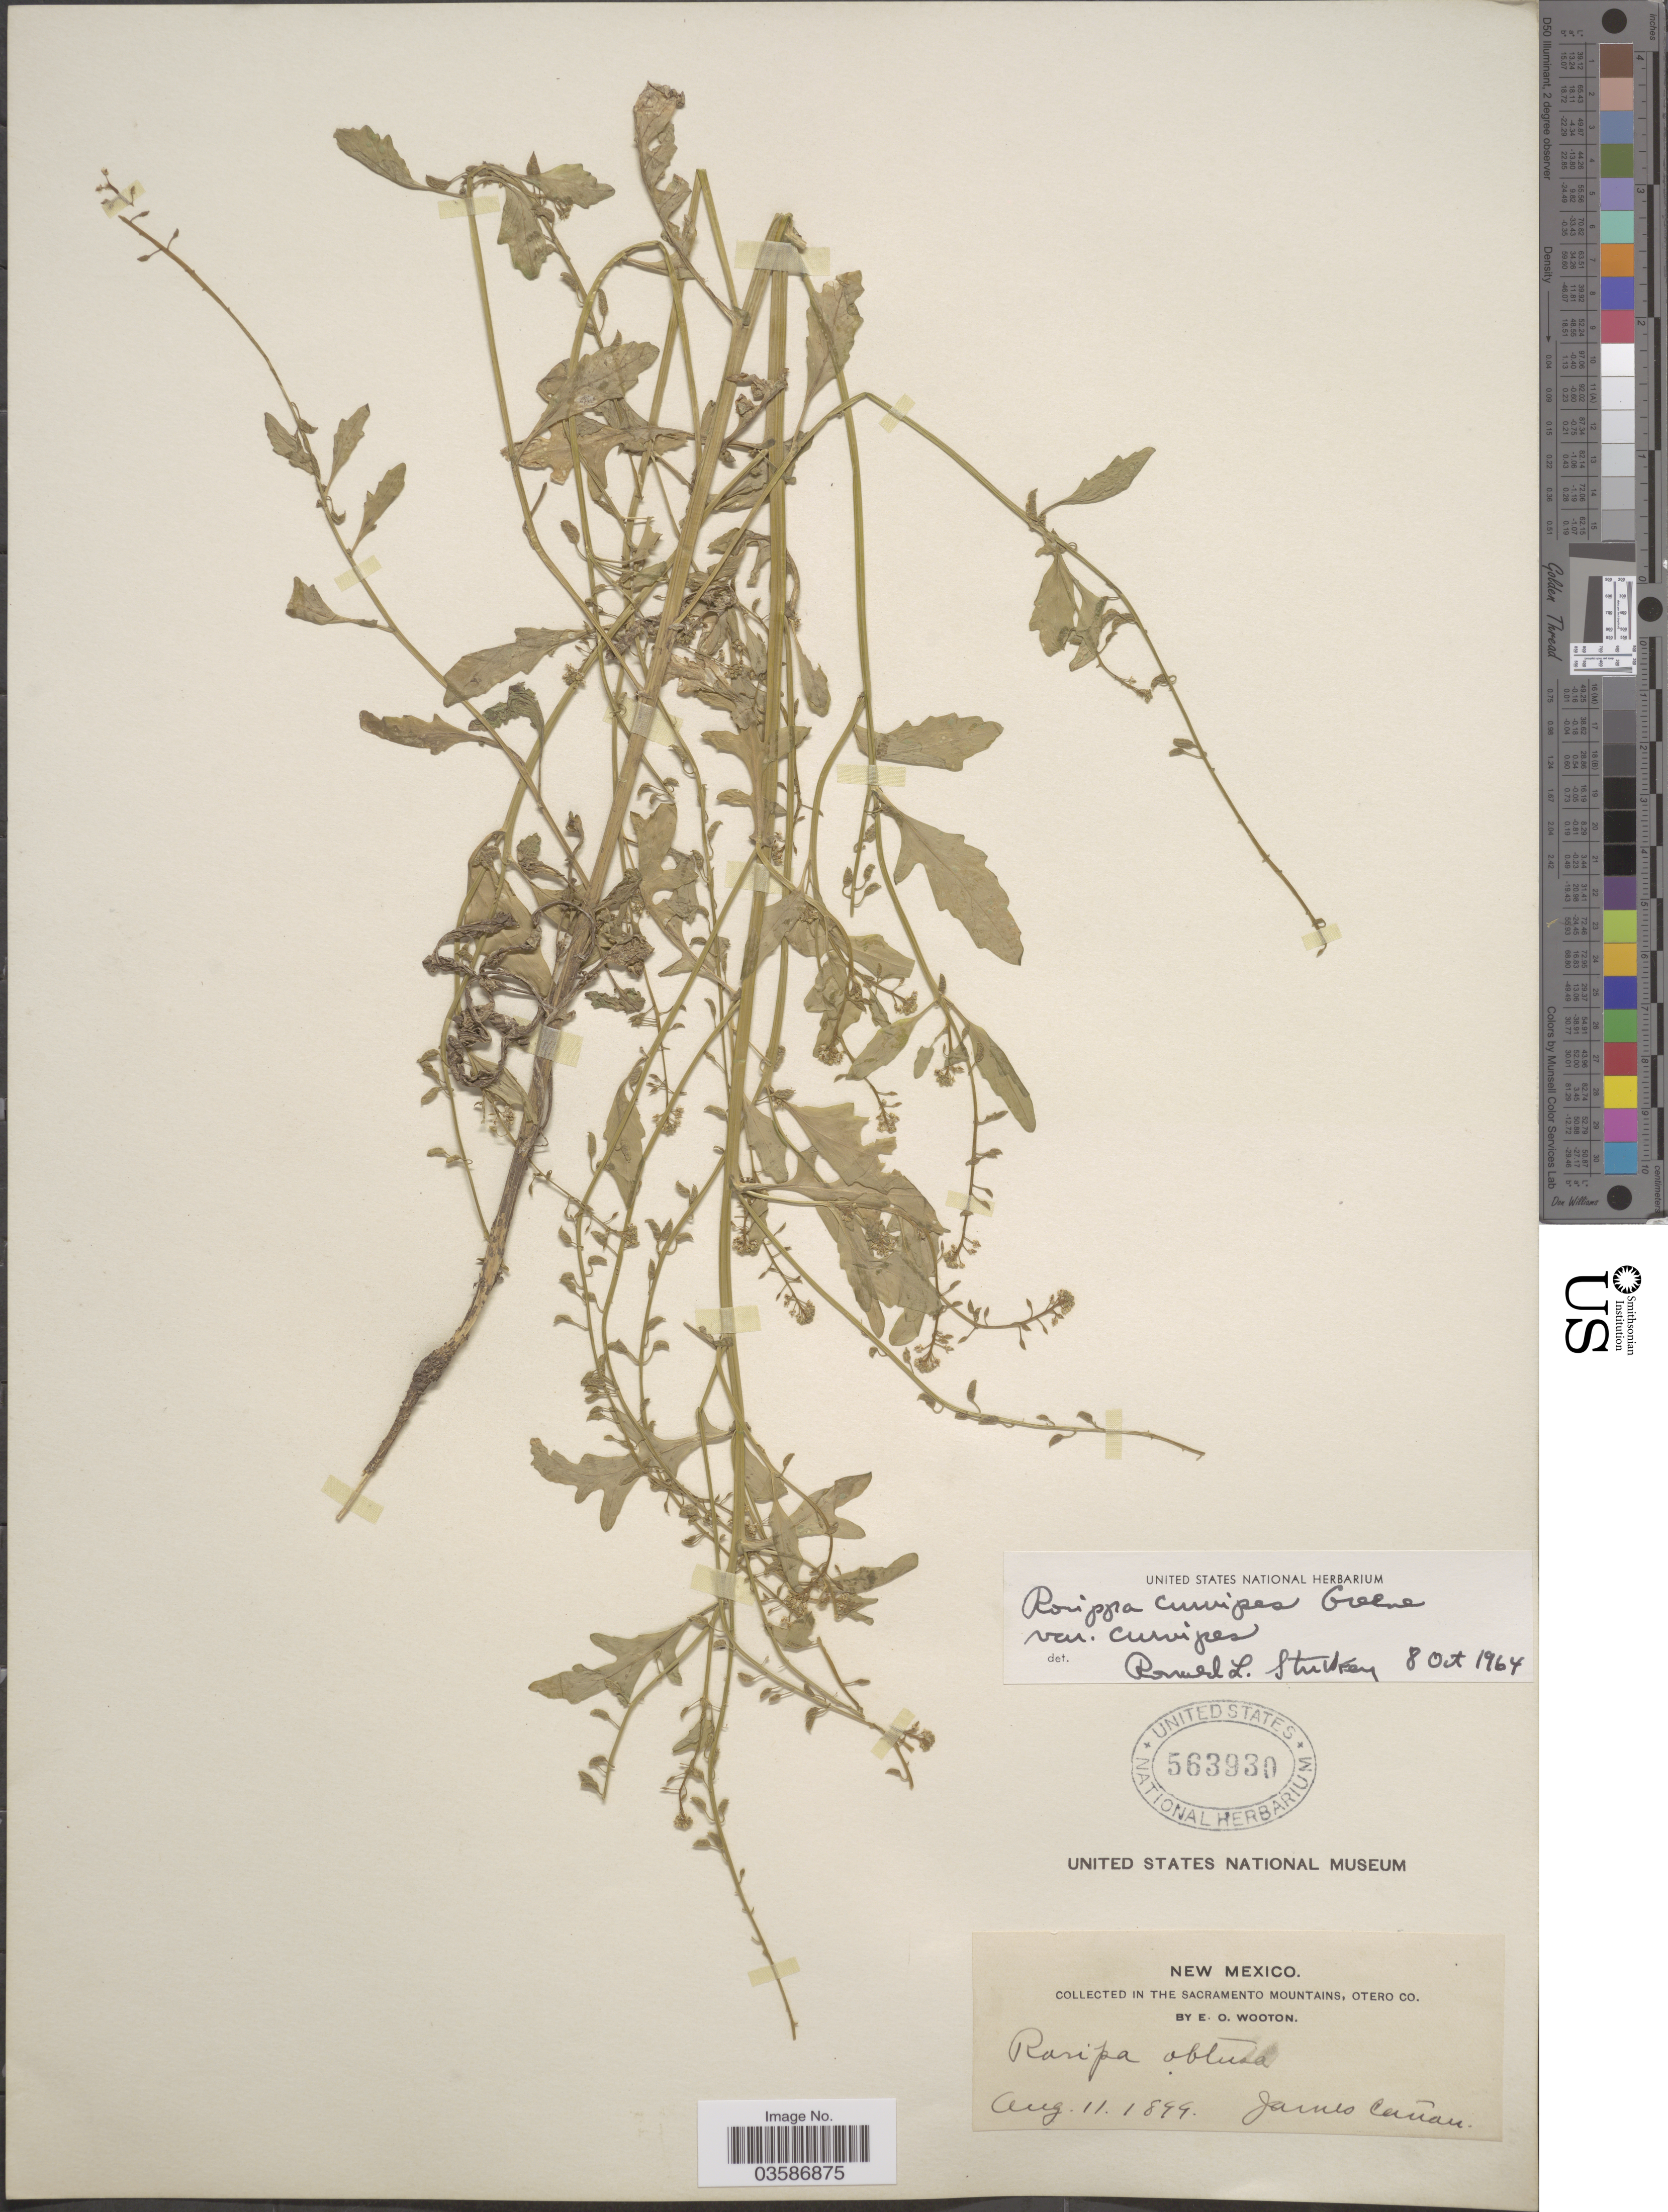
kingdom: Plantae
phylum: Tracheophyta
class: Magnoliopsida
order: Brassicales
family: Brassicaceae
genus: Rorippa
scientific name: Rorippa curvipes var. curvipes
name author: Greene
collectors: E. O. Wooton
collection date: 1899-08-11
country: United States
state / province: New Mexico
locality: In the Sacramento Mountains. Otero Co. James Cañon.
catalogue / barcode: US 563930